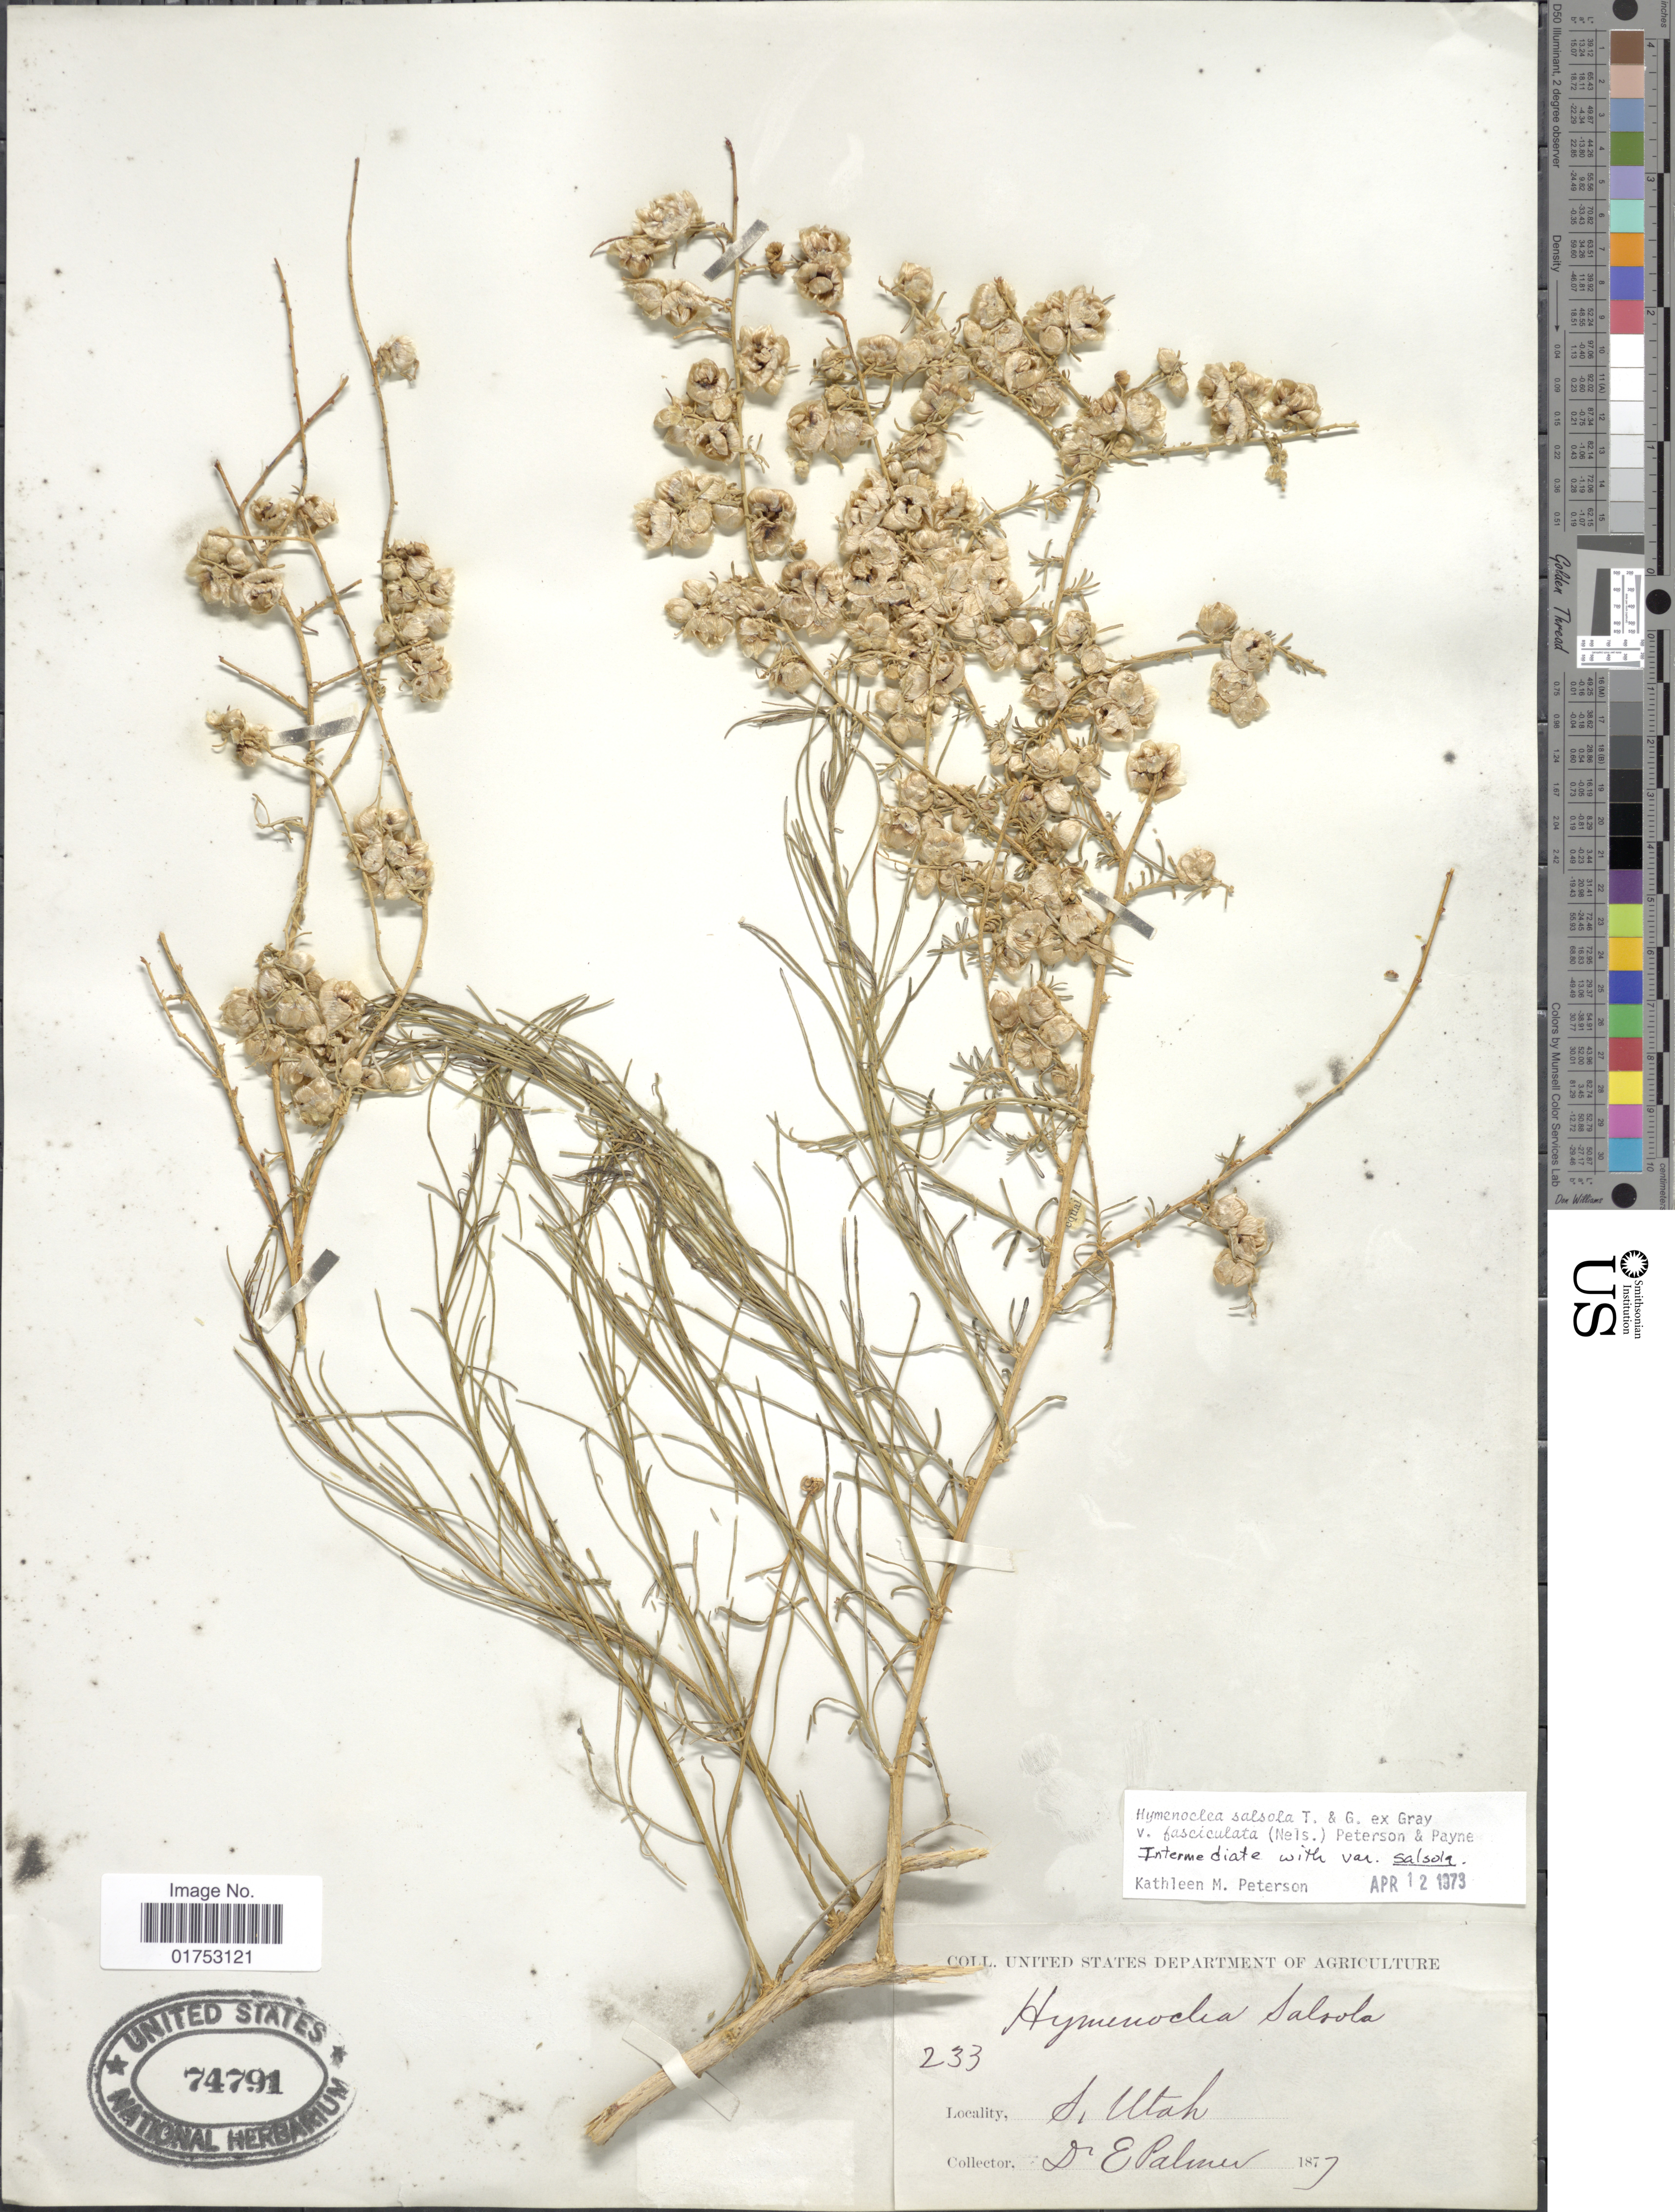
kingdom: Plantae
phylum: Tracheophyta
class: Magnoliopsida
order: Asterales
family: Asteraceae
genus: Hymenoclea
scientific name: Hymenoclea salsola var. fasciculata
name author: (A. Nelson) K.M. Peterson & W.W.Payne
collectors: E. Palmer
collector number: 233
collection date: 1877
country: United States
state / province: Utah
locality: S. Utah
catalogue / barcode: US 74791